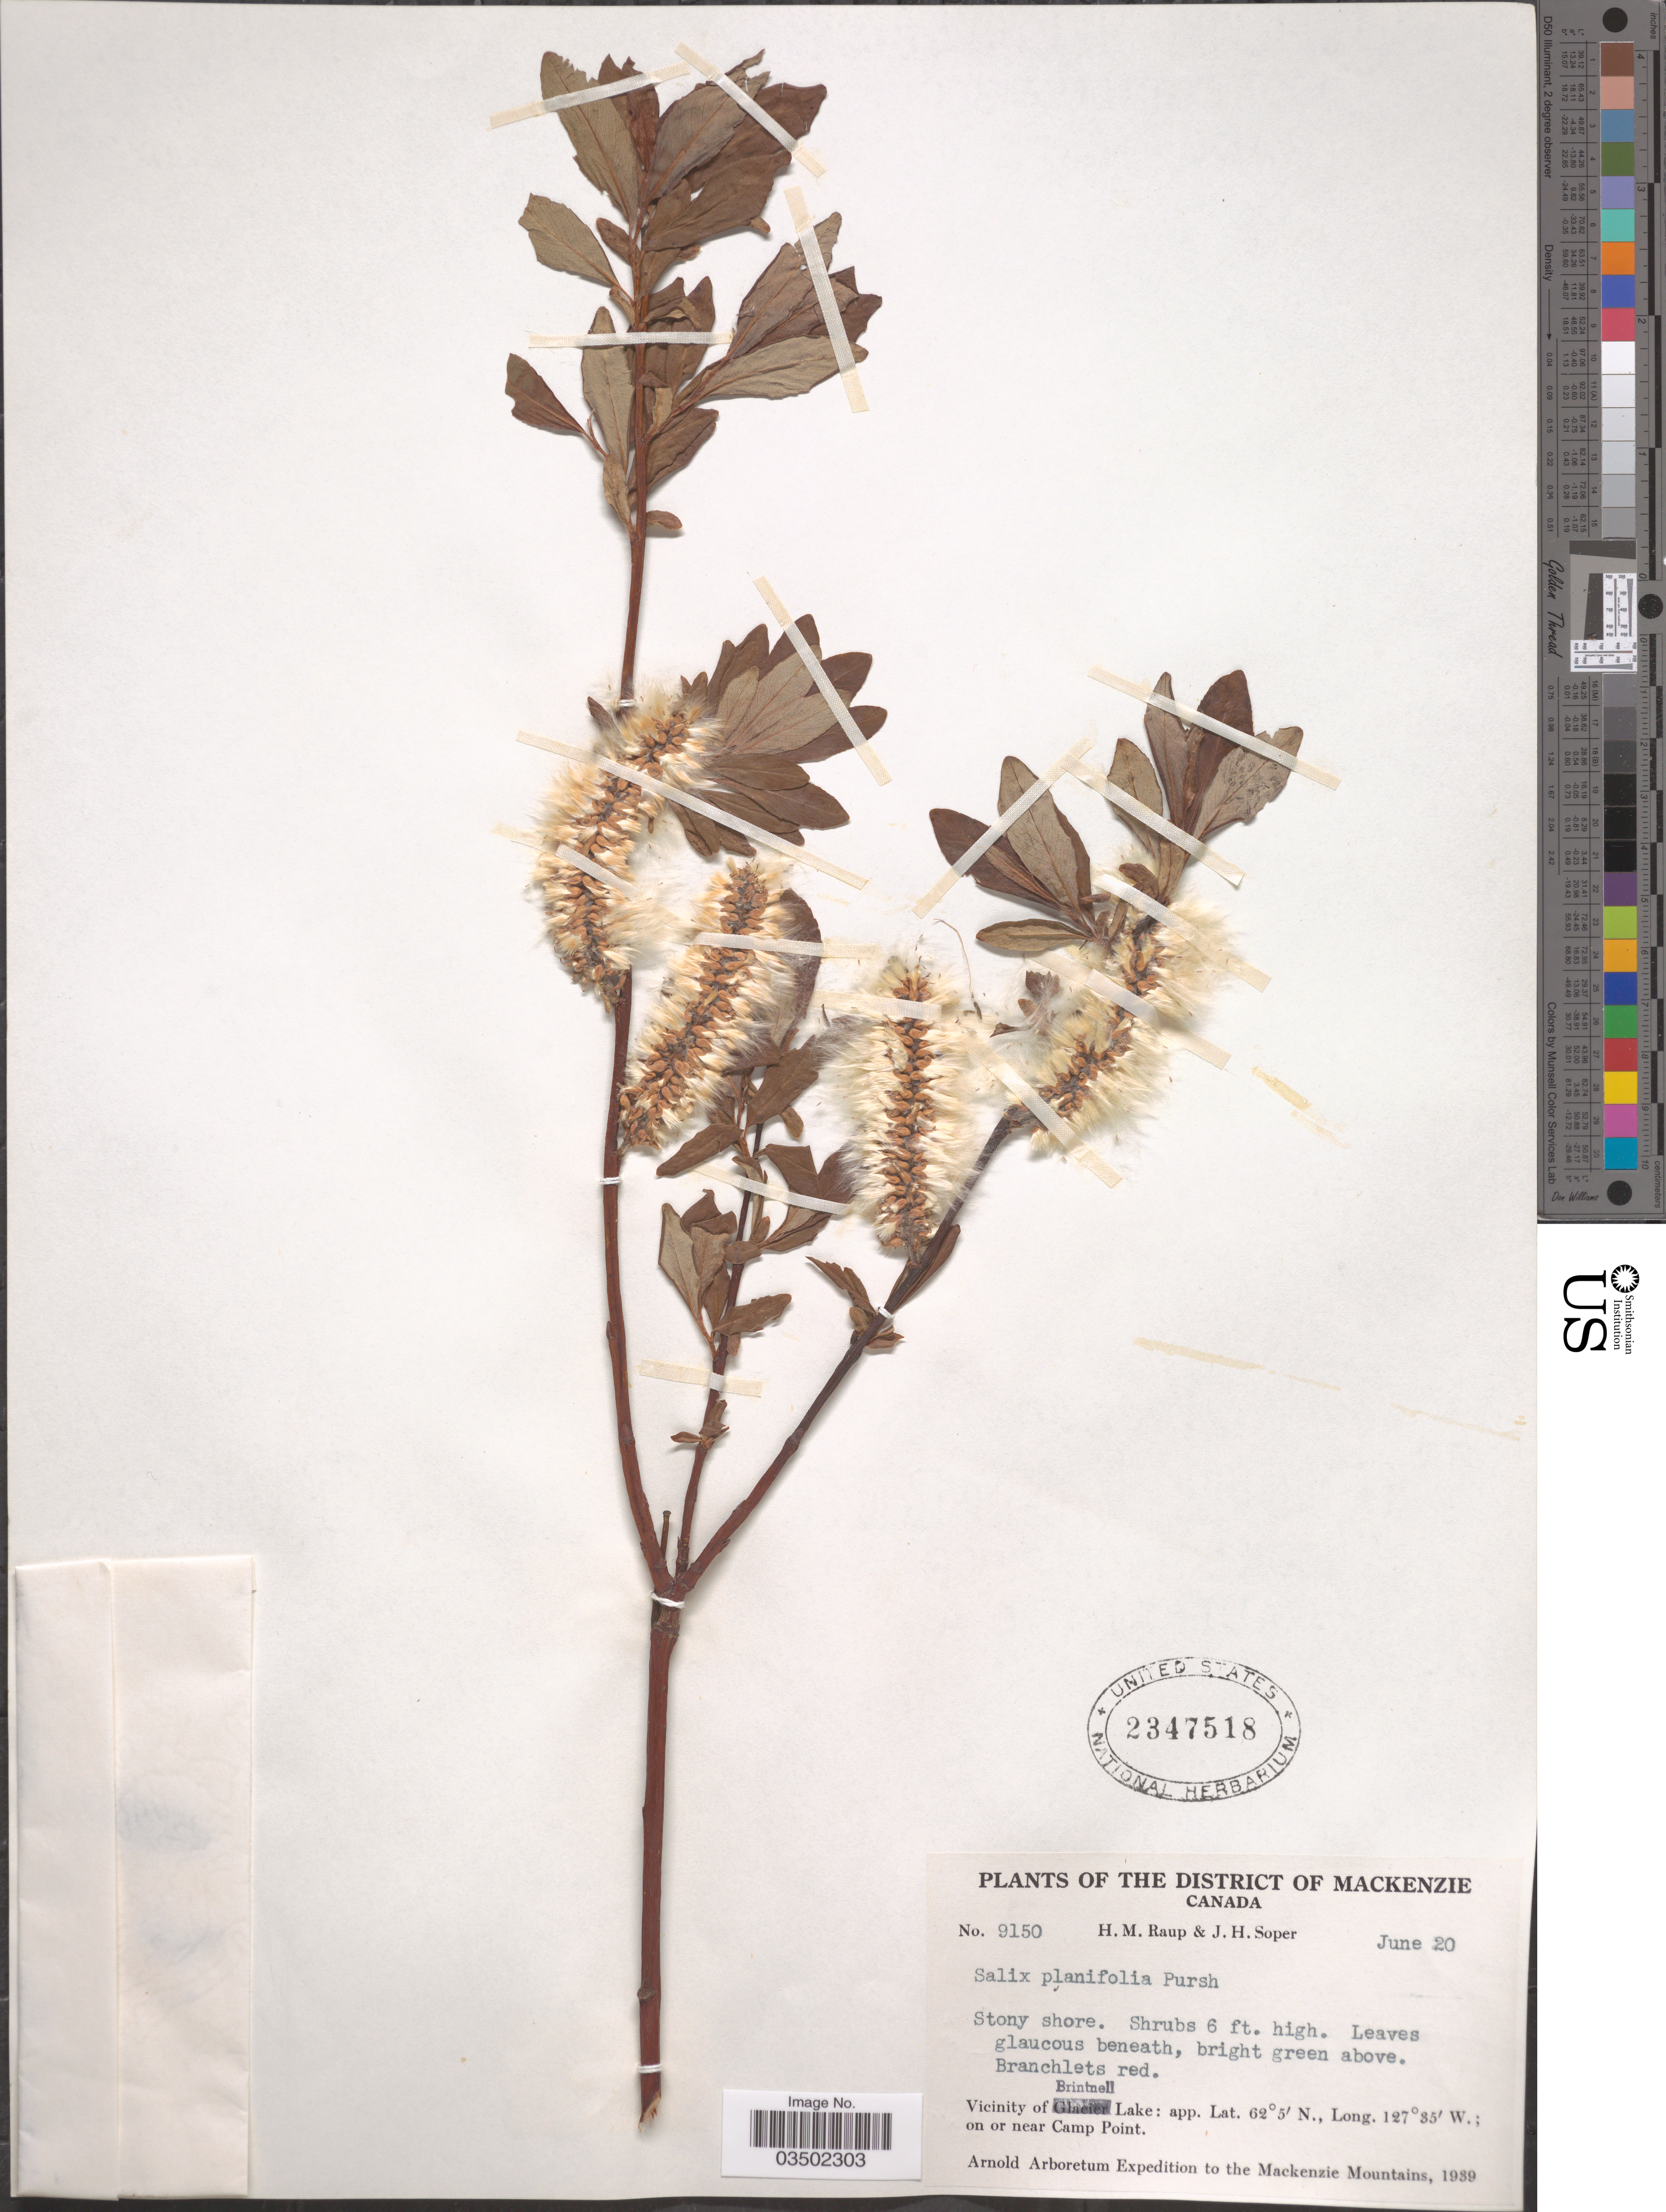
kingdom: Plantae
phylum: Tracheophyta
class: Magnoliopsida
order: Malpighiales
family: Salicaceae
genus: Salix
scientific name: Salix planifolia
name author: Pursh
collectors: H. Raup & J. H. Soper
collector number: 9150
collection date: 1939-06-20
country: Canada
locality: The District of Mackenzie. Stony shore. Vicinity of Brintnell Lake: on or near Camp Point. Mackenzie Mountains.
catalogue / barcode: US 2347518